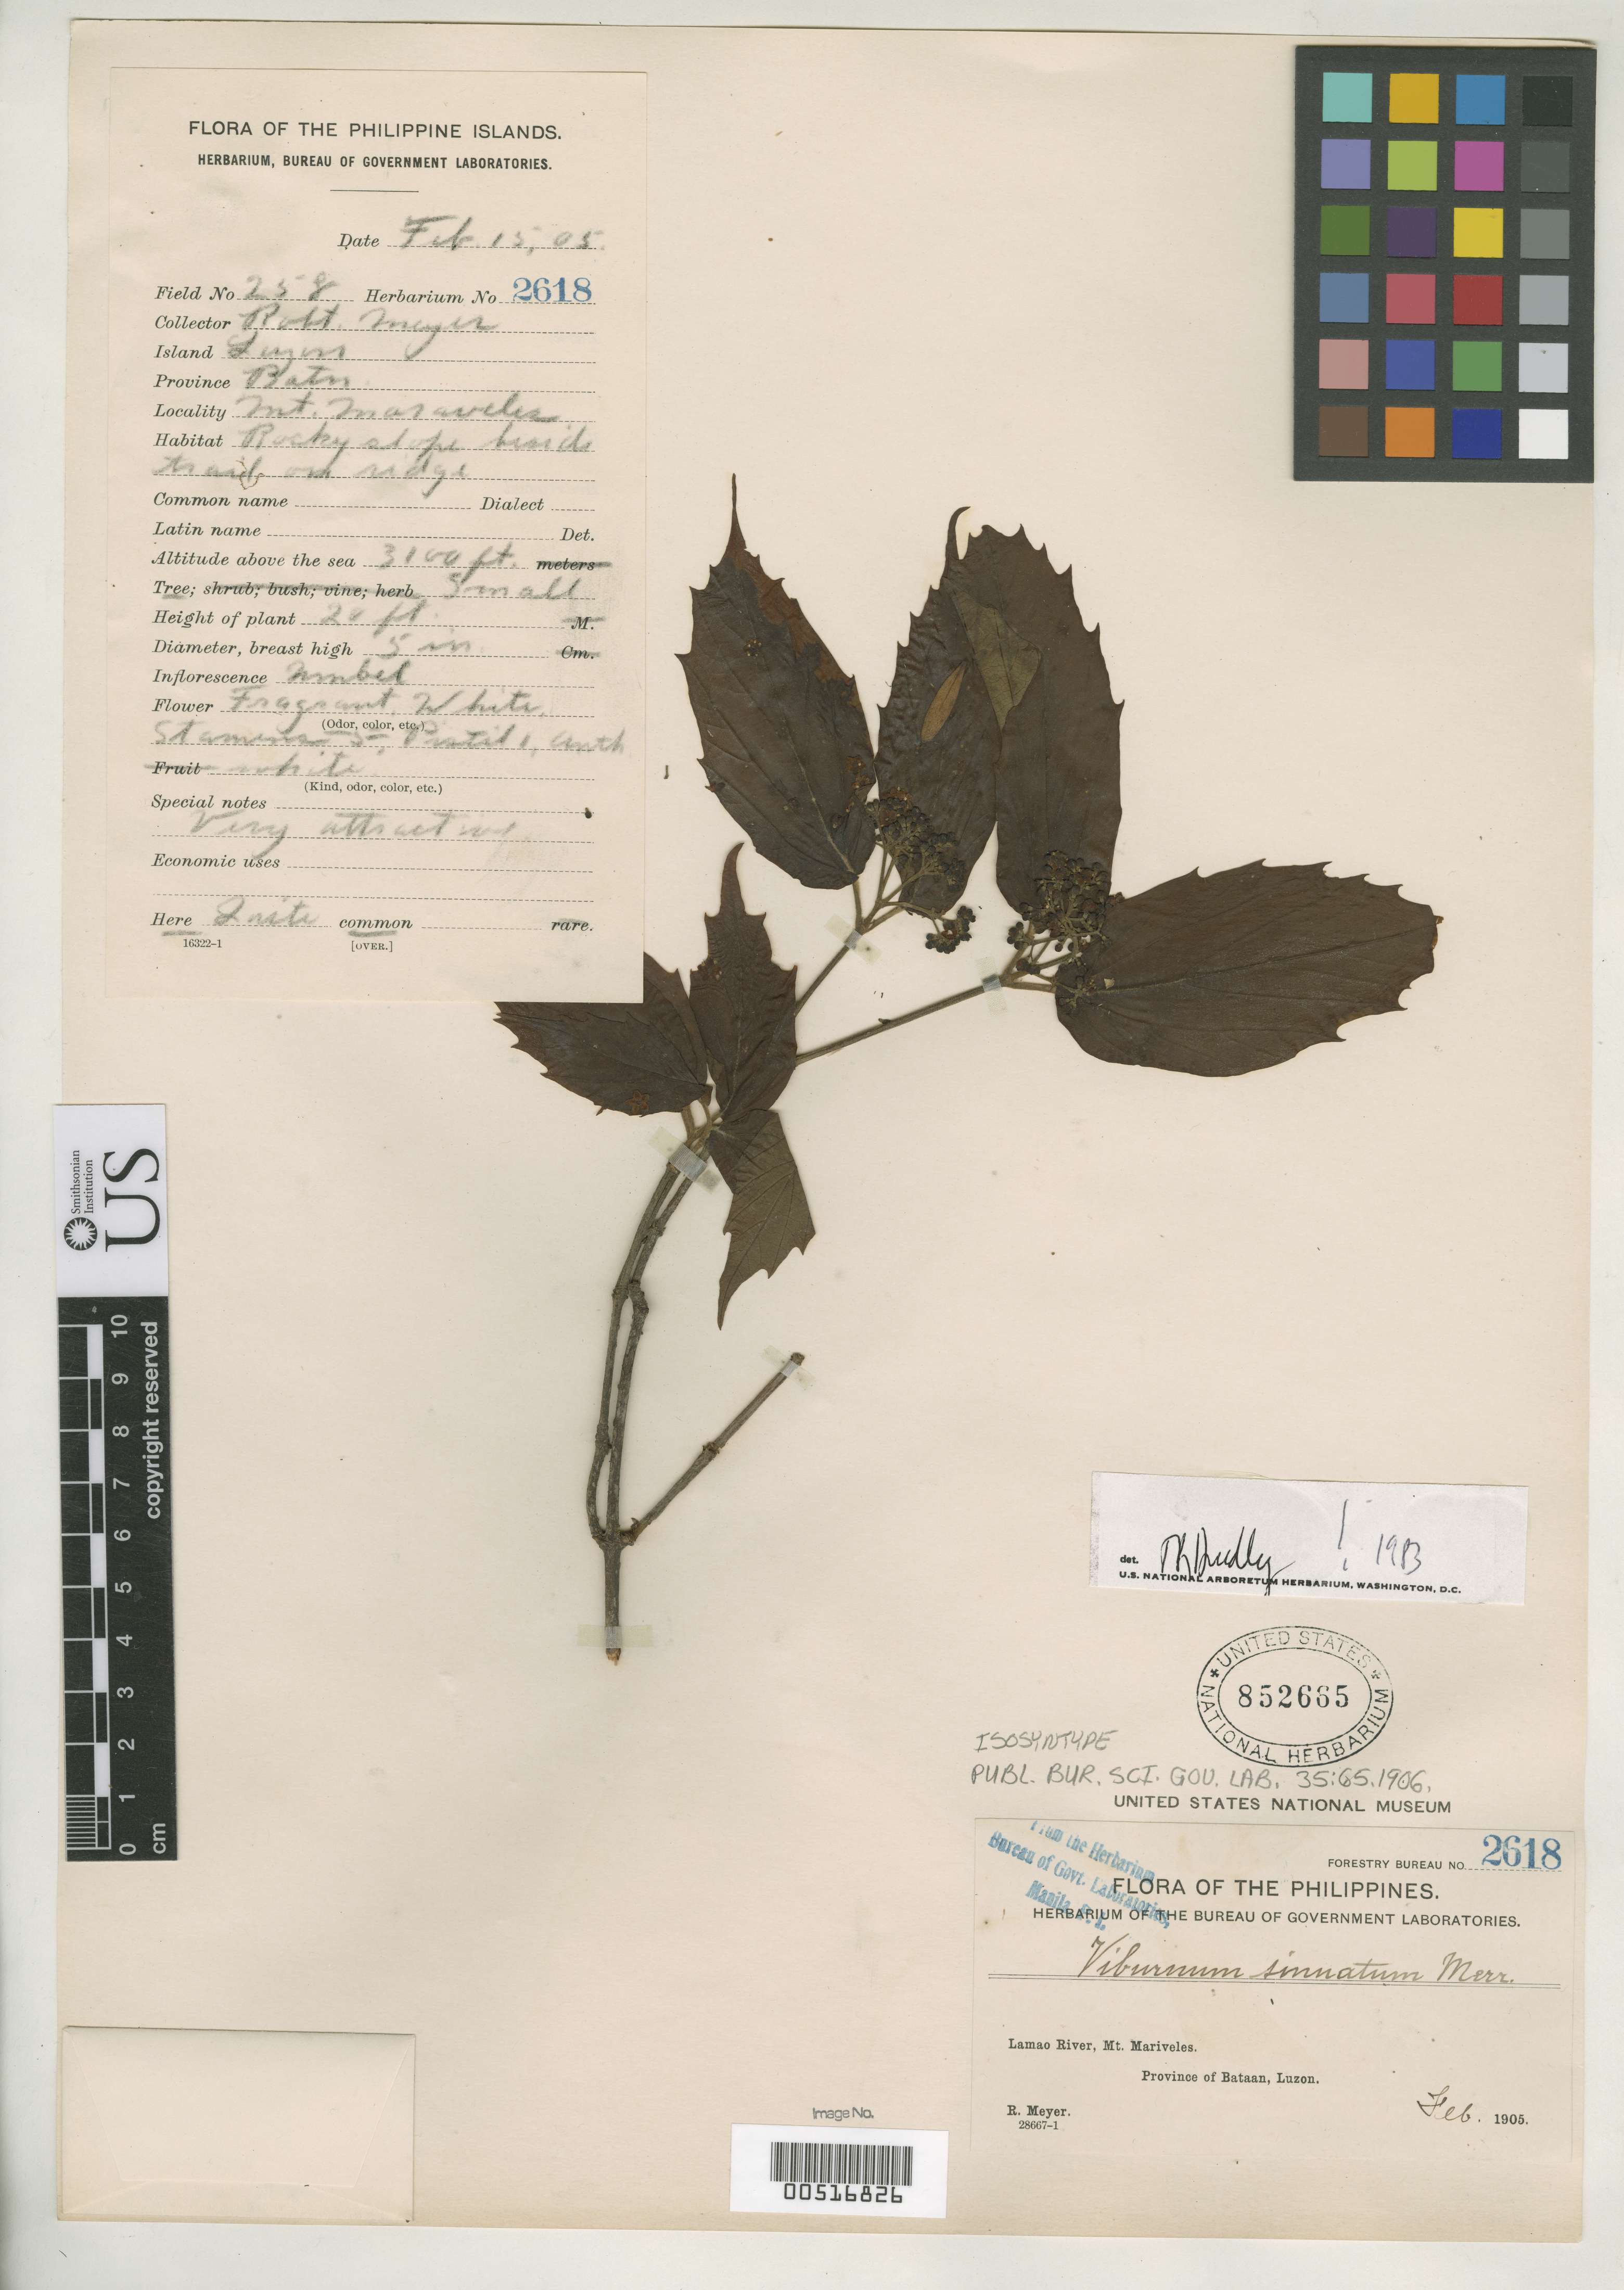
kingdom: Plantae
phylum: Tracheophyta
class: Magnoliopsida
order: Dipsacales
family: Viburnaceae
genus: Viburnum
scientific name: Viburnum sinuatum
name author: Merr.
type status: Isosyntype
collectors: R. Meyer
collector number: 2618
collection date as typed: Feb 1905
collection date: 1905-02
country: Philippines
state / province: Central Luzon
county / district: Bataan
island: Luzon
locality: Lamao River, Mt Mariveles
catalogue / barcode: US 852665